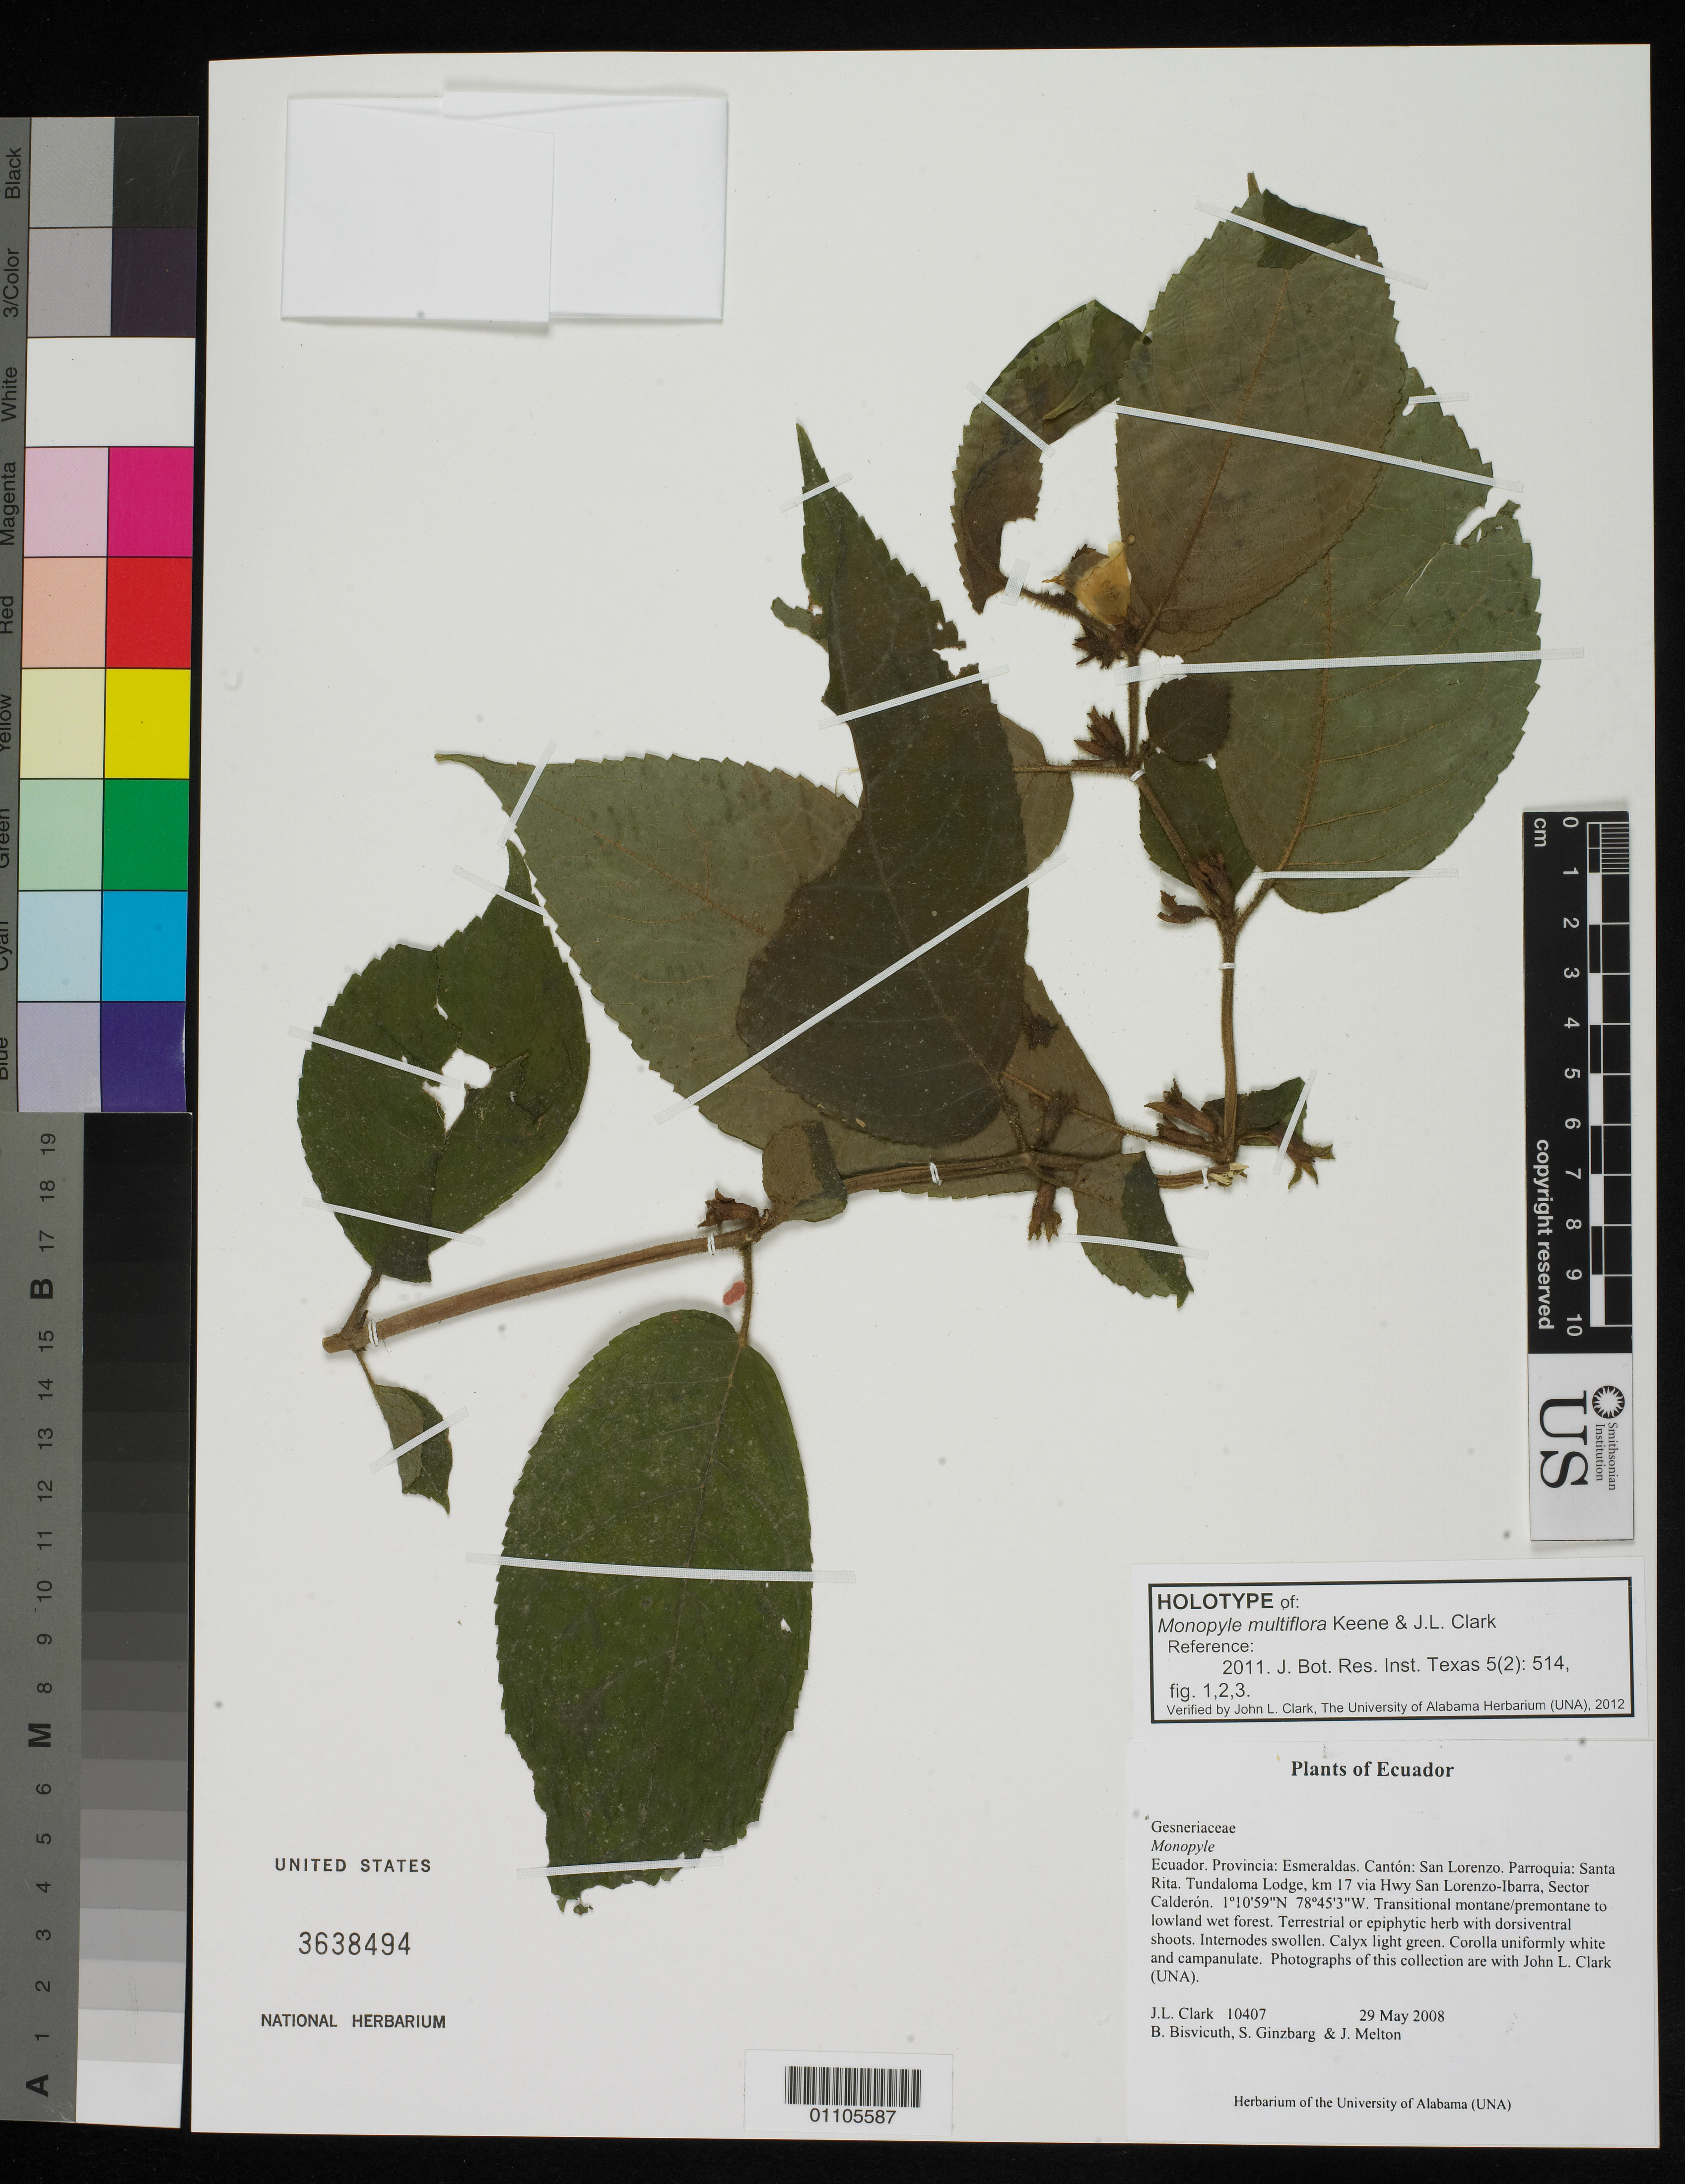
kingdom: Plantae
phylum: Tracheophyta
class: Magnoliopsida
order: Lamiales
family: Gesneriaceae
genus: Monopyle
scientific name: Monopyle multiflora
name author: Keene & J.L. Clark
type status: Holotype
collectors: J. L. Clark et al.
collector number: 10407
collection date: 2008-05-29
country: Ecuador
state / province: Esmeraldas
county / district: San Lorenzo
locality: Provincia: Esmeraldas. Cantón: San Lorenzo. Parroquia: Santa Rita. Tundaloma Lodge, km 17 via Hwy San Lorenzo-Ibarra, Sector Calderón.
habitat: Transitional montane/premontane to lowland wet forest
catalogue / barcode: US 3638494